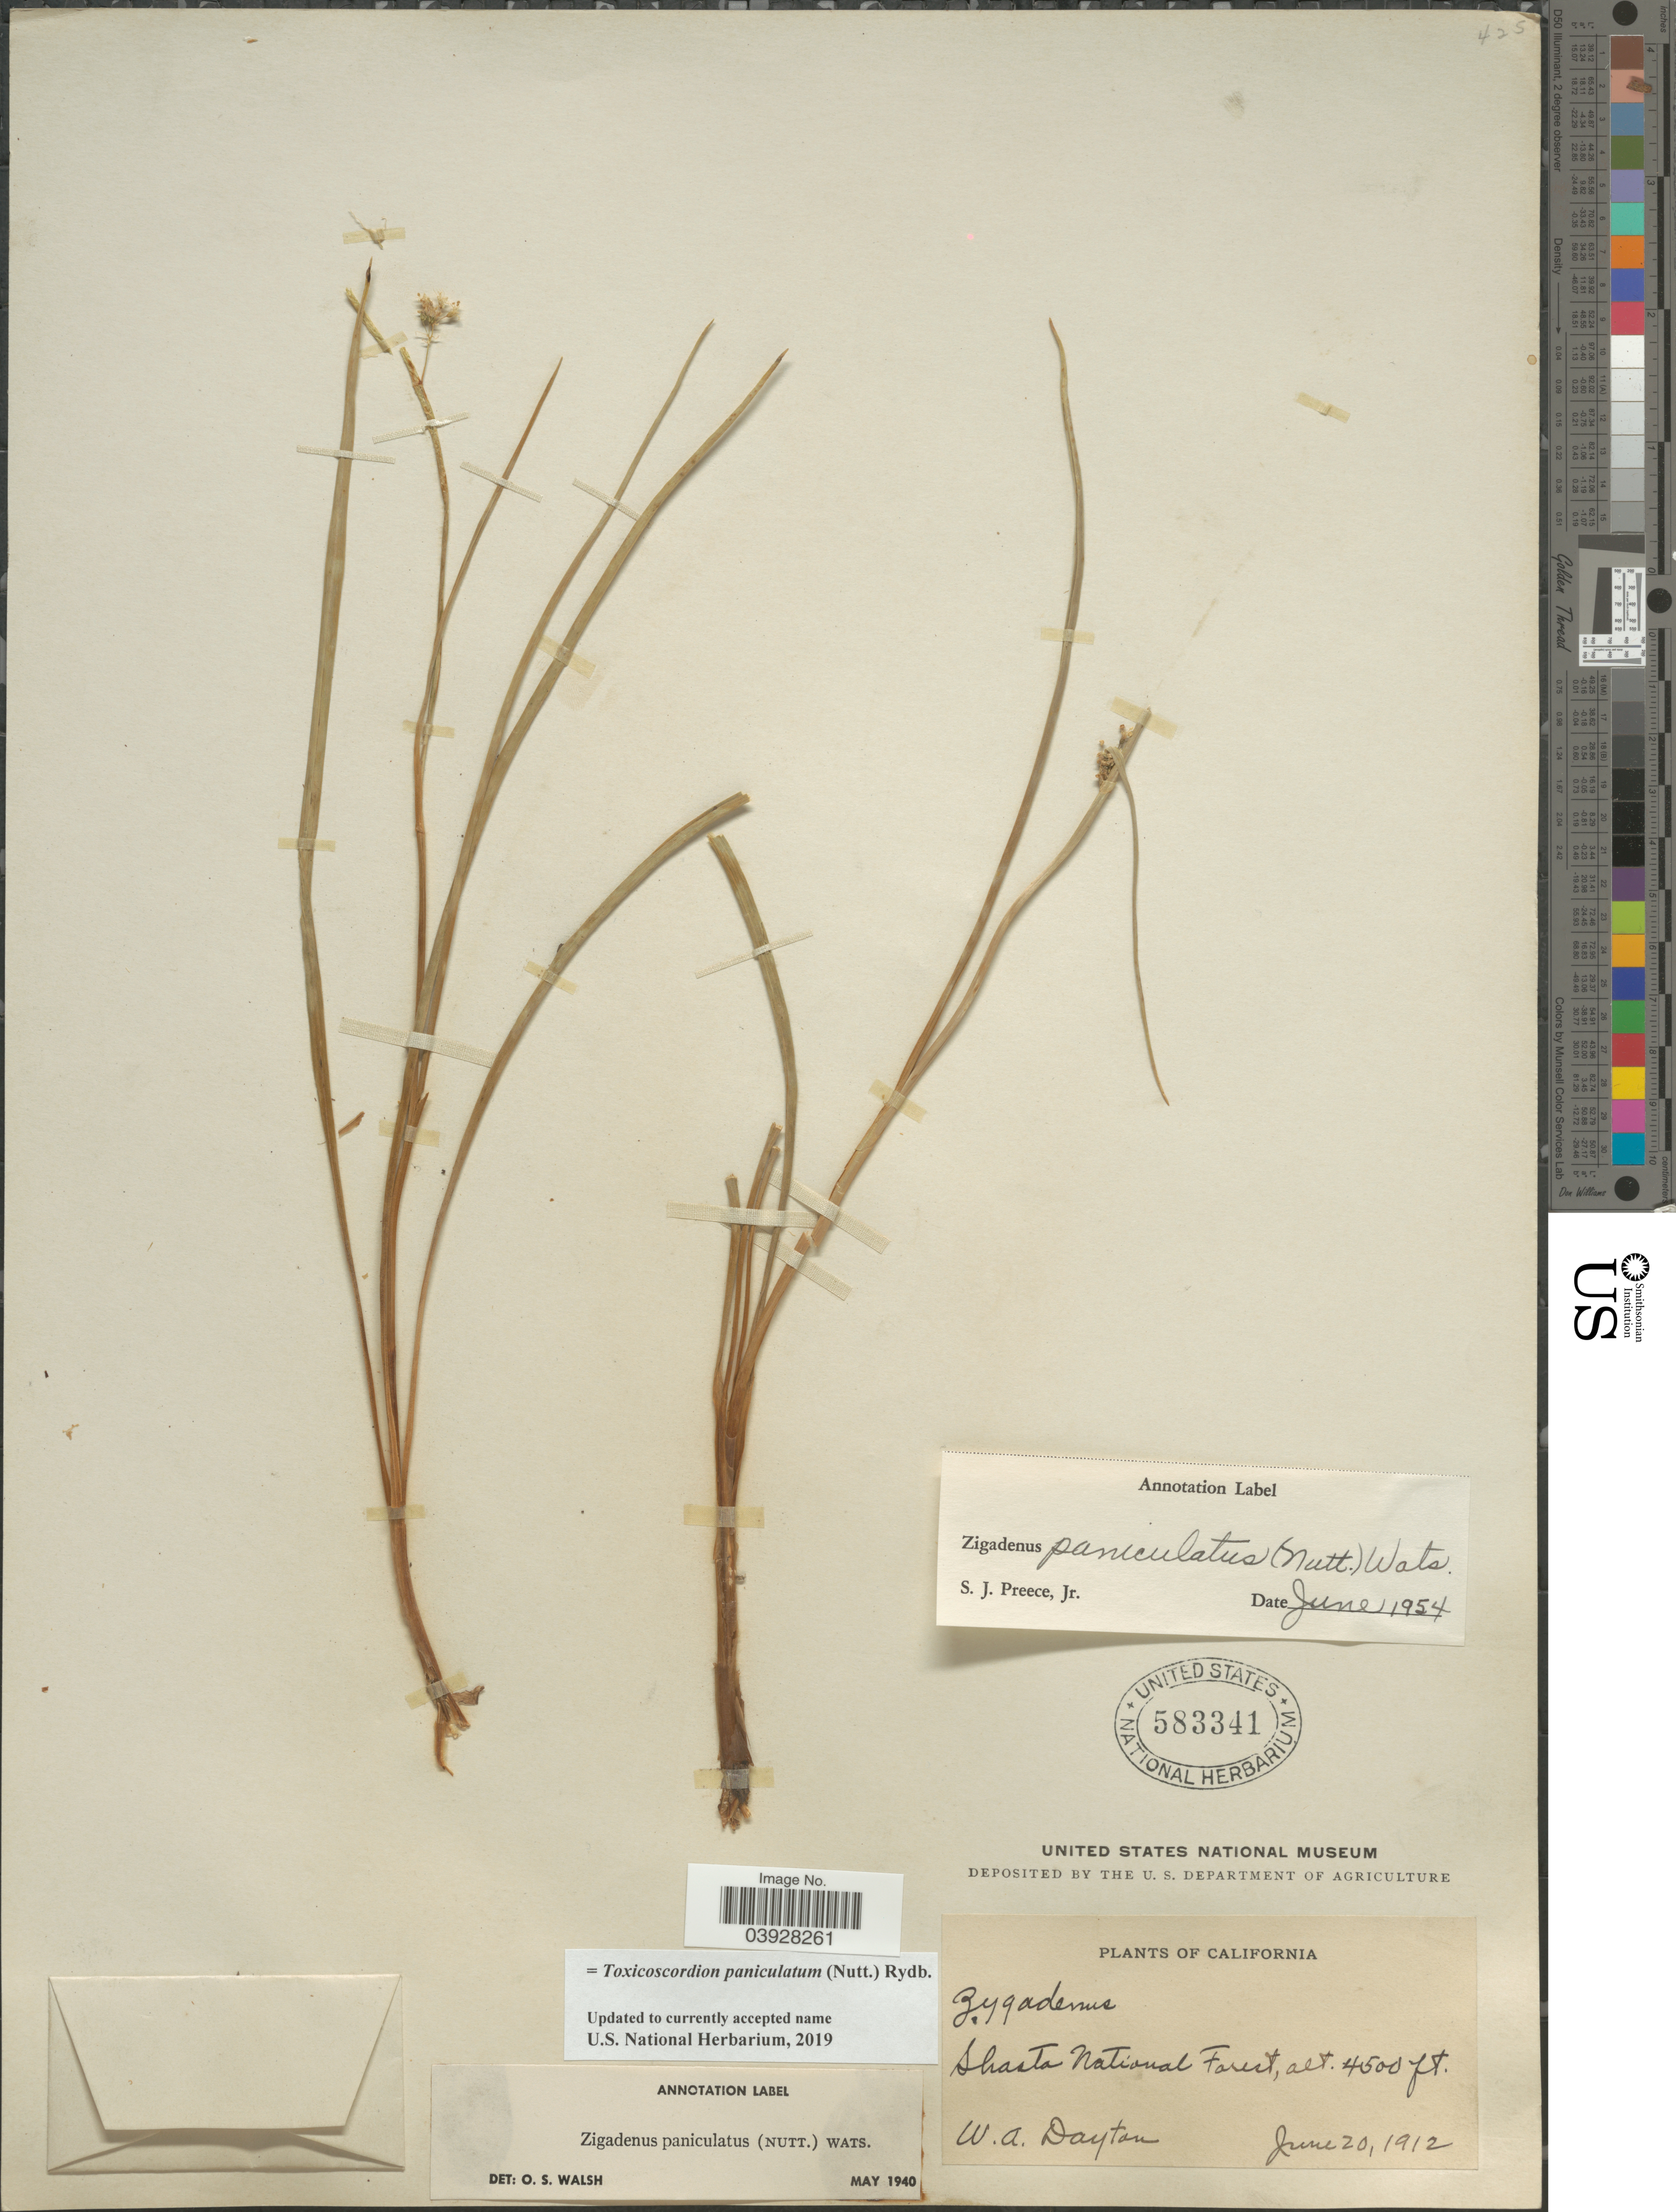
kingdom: Plantae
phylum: Tracheophyta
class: Liliopsida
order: Liliales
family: Melanthiaceae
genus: Toxicoscordion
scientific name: Toxicoscordion paniculatum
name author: (Nutt.) Rydb.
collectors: W. Dayton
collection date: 1912-06-20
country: United States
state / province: California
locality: Shasta National Forest.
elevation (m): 1372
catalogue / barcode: US 583341